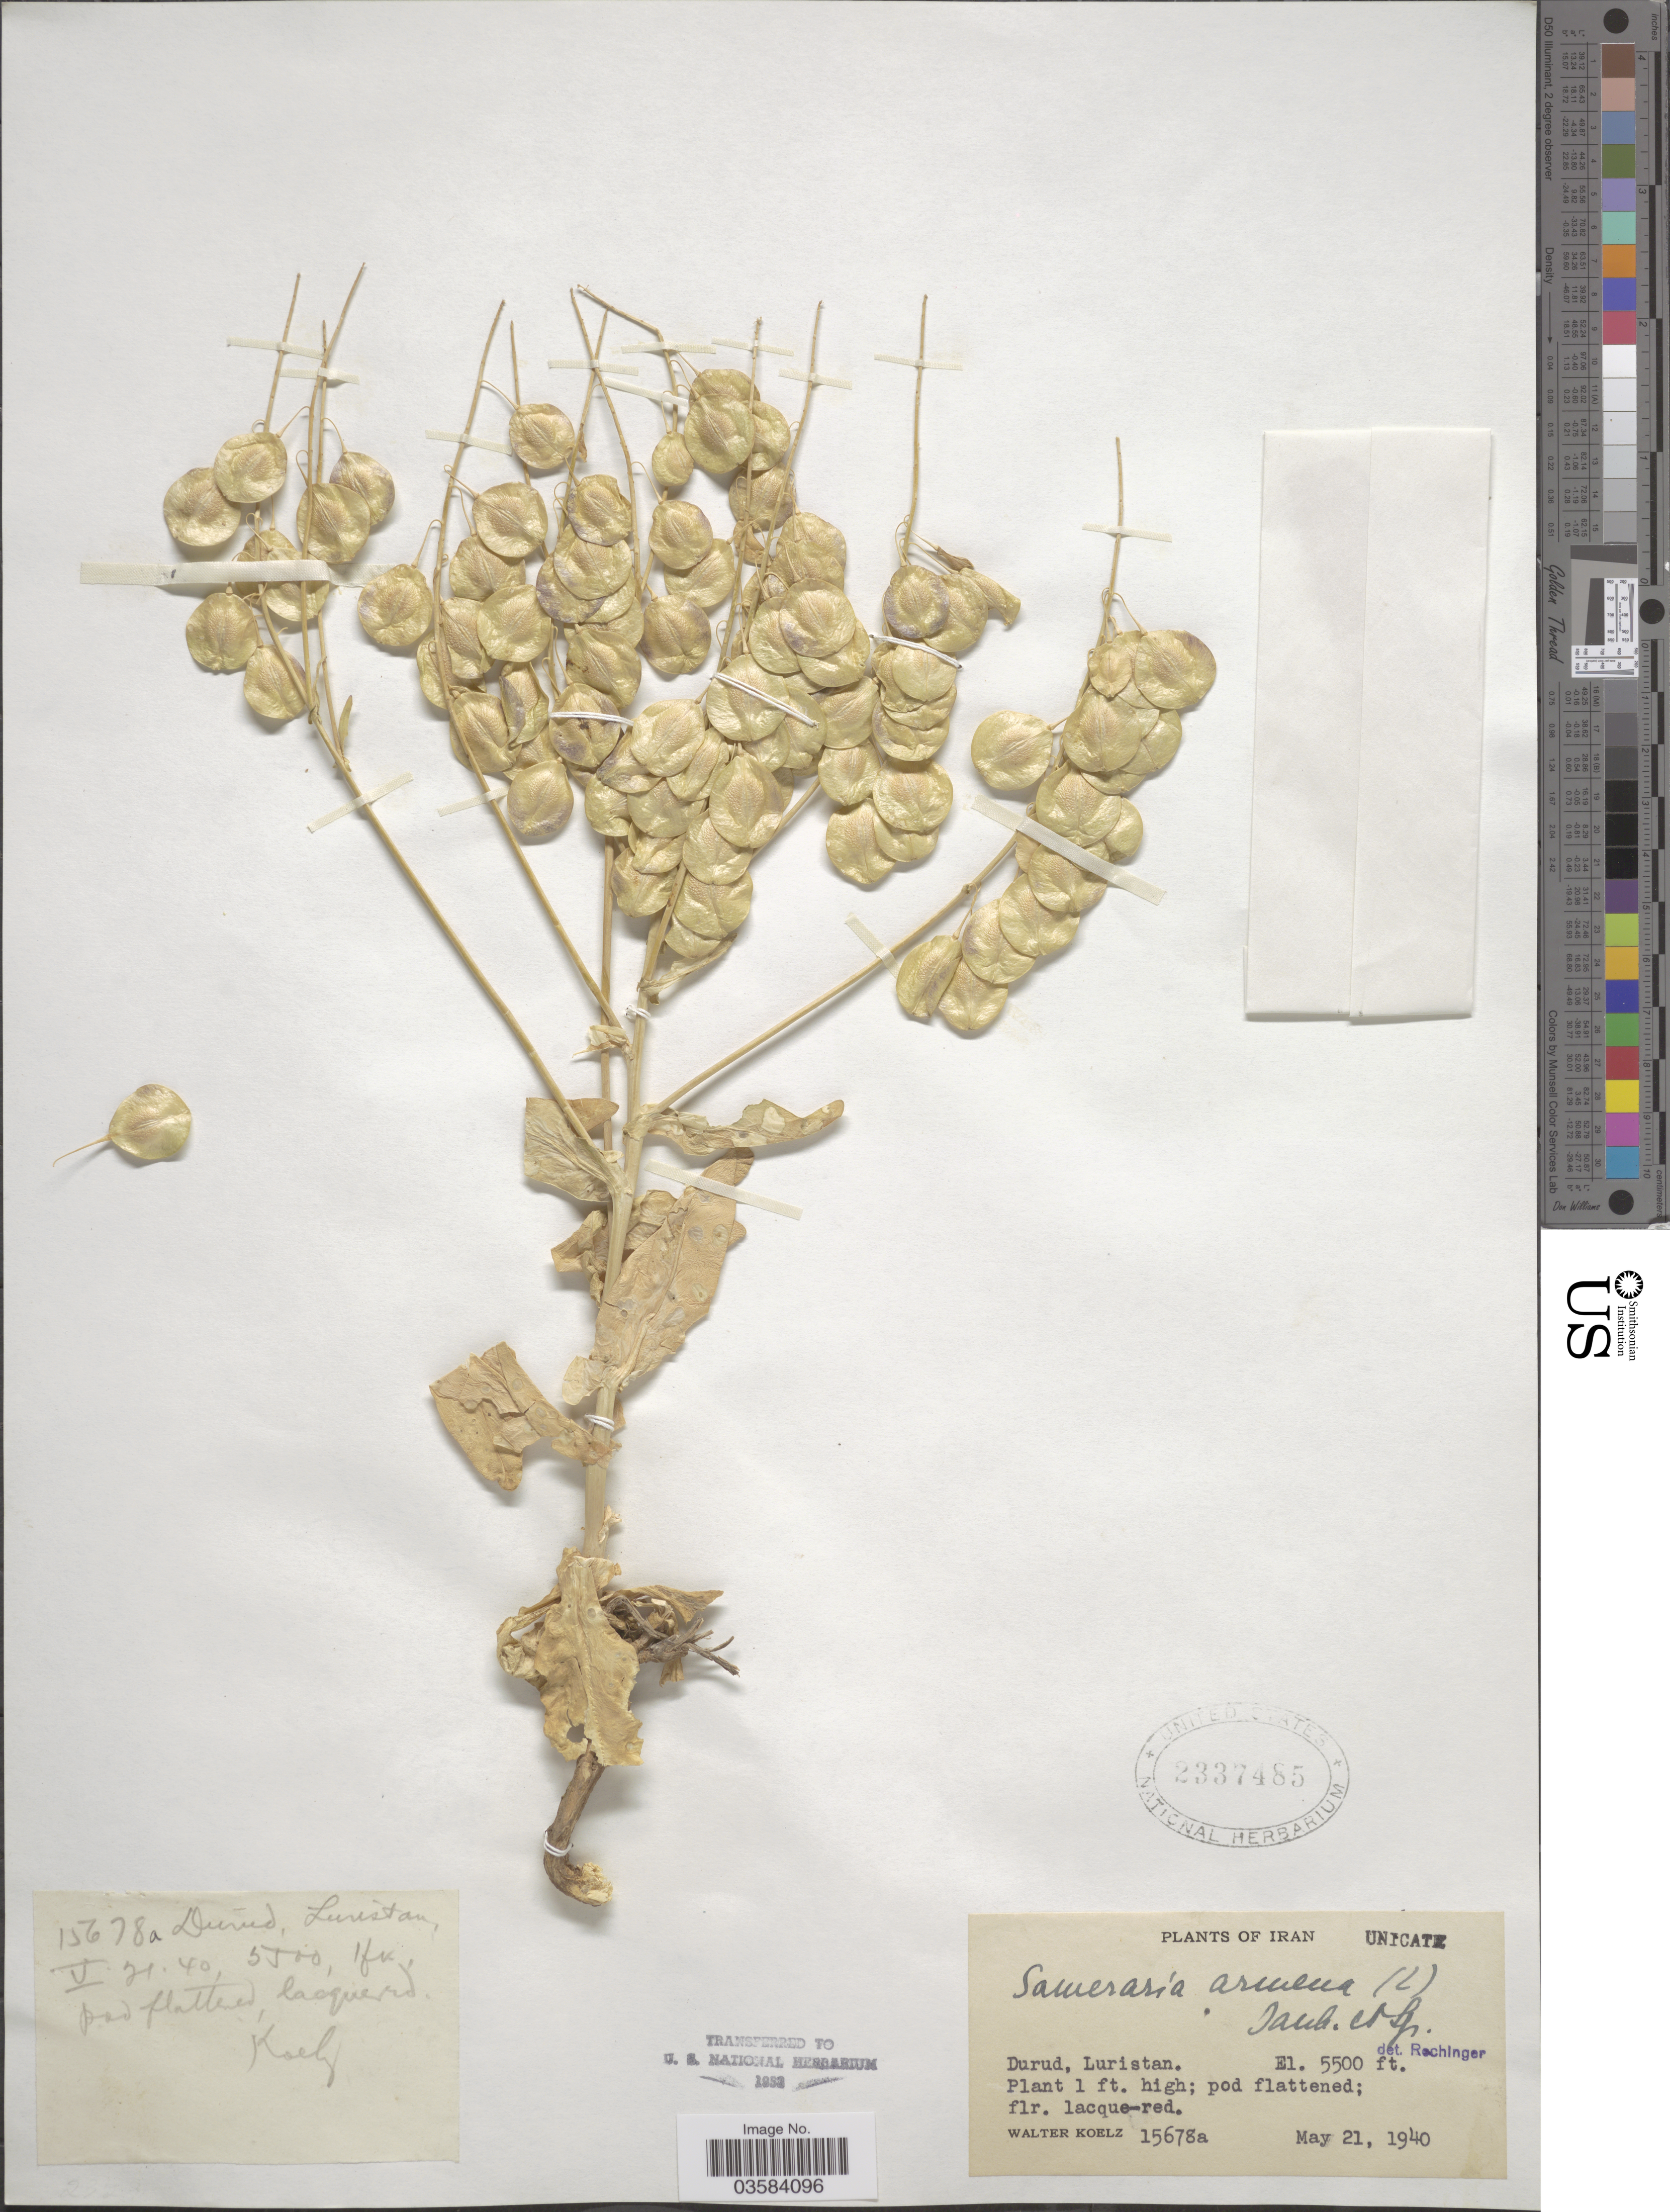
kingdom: Plantae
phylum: Tracheophyta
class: Magnoliopsida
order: Brassicales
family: Brassicaceae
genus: Sameraria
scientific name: Sameraria armena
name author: (L.) Desv.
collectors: W. N. Koelz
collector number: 15678a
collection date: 1940-05-21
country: Iran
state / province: Lorestan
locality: Durud, Luristan.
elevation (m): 1676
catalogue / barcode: US 2337485